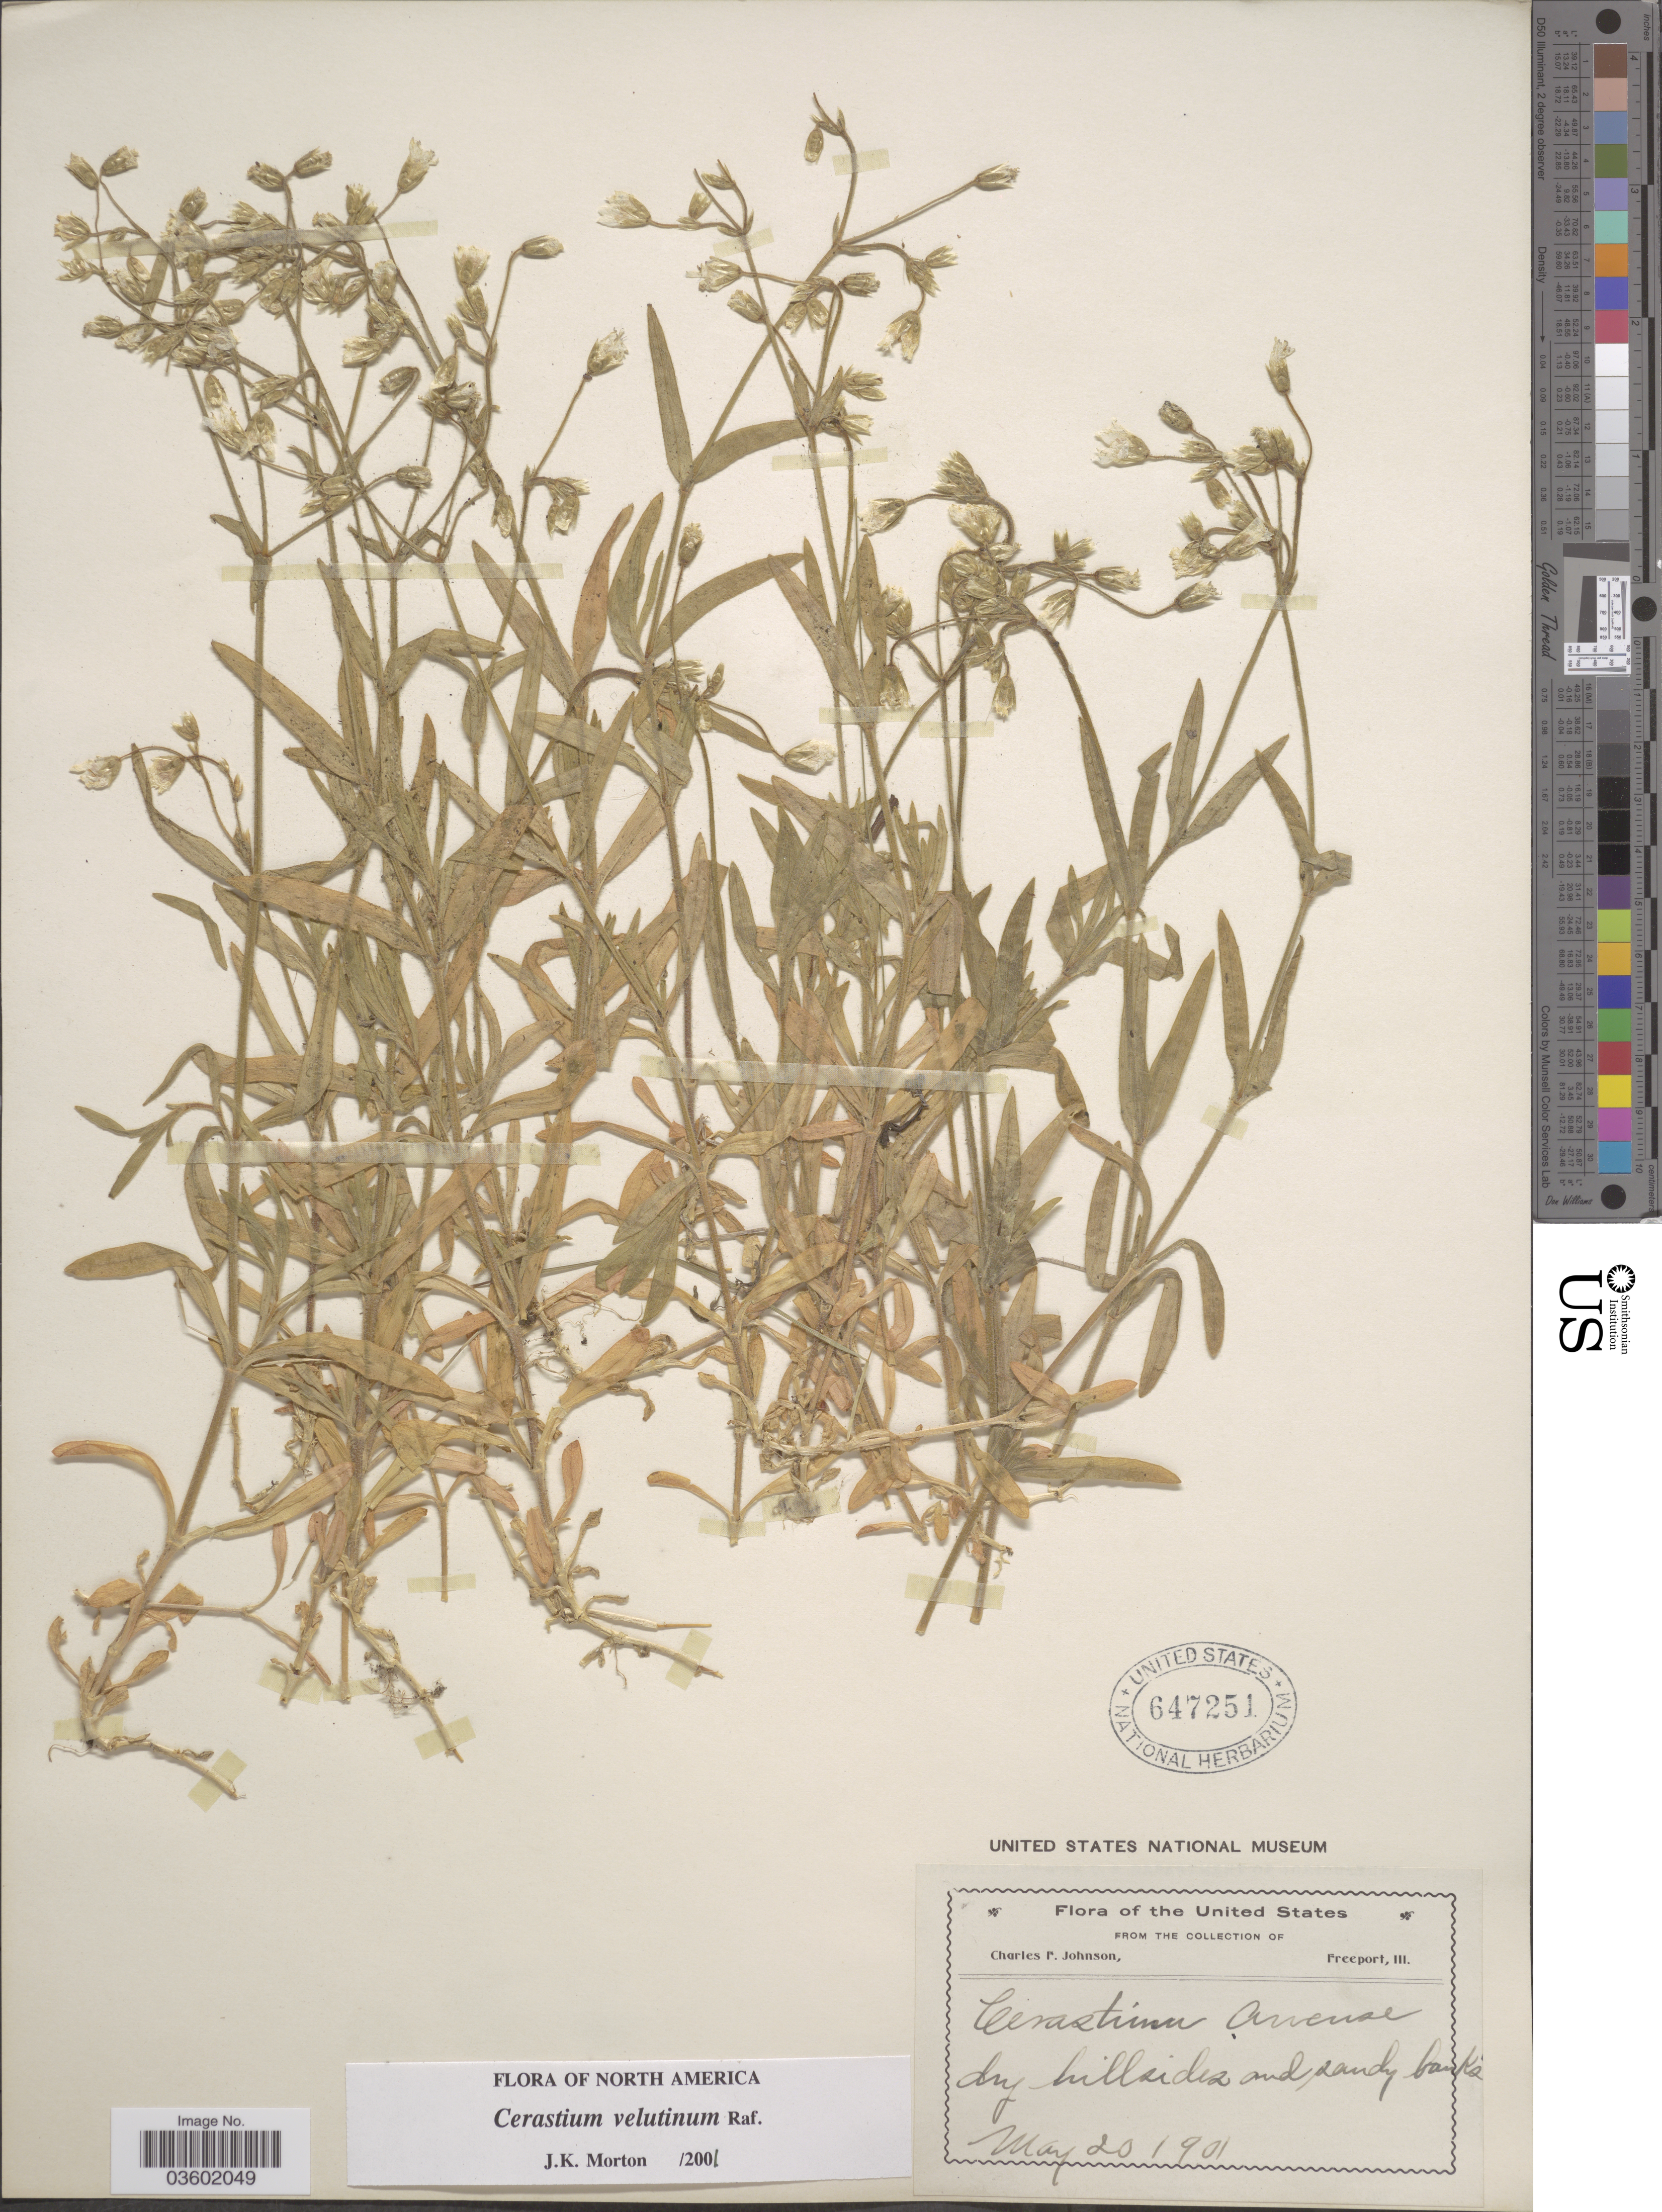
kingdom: Plantae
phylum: Tracheophyta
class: Magnoliopsida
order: Caryophyllales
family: Caryophyllaceae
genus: Cerastium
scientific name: Cerastium velutinum var. velutinum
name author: Raf.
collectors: C. F. Johnson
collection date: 1901-05-20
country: United States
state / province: Illinois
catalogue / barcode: US 647251